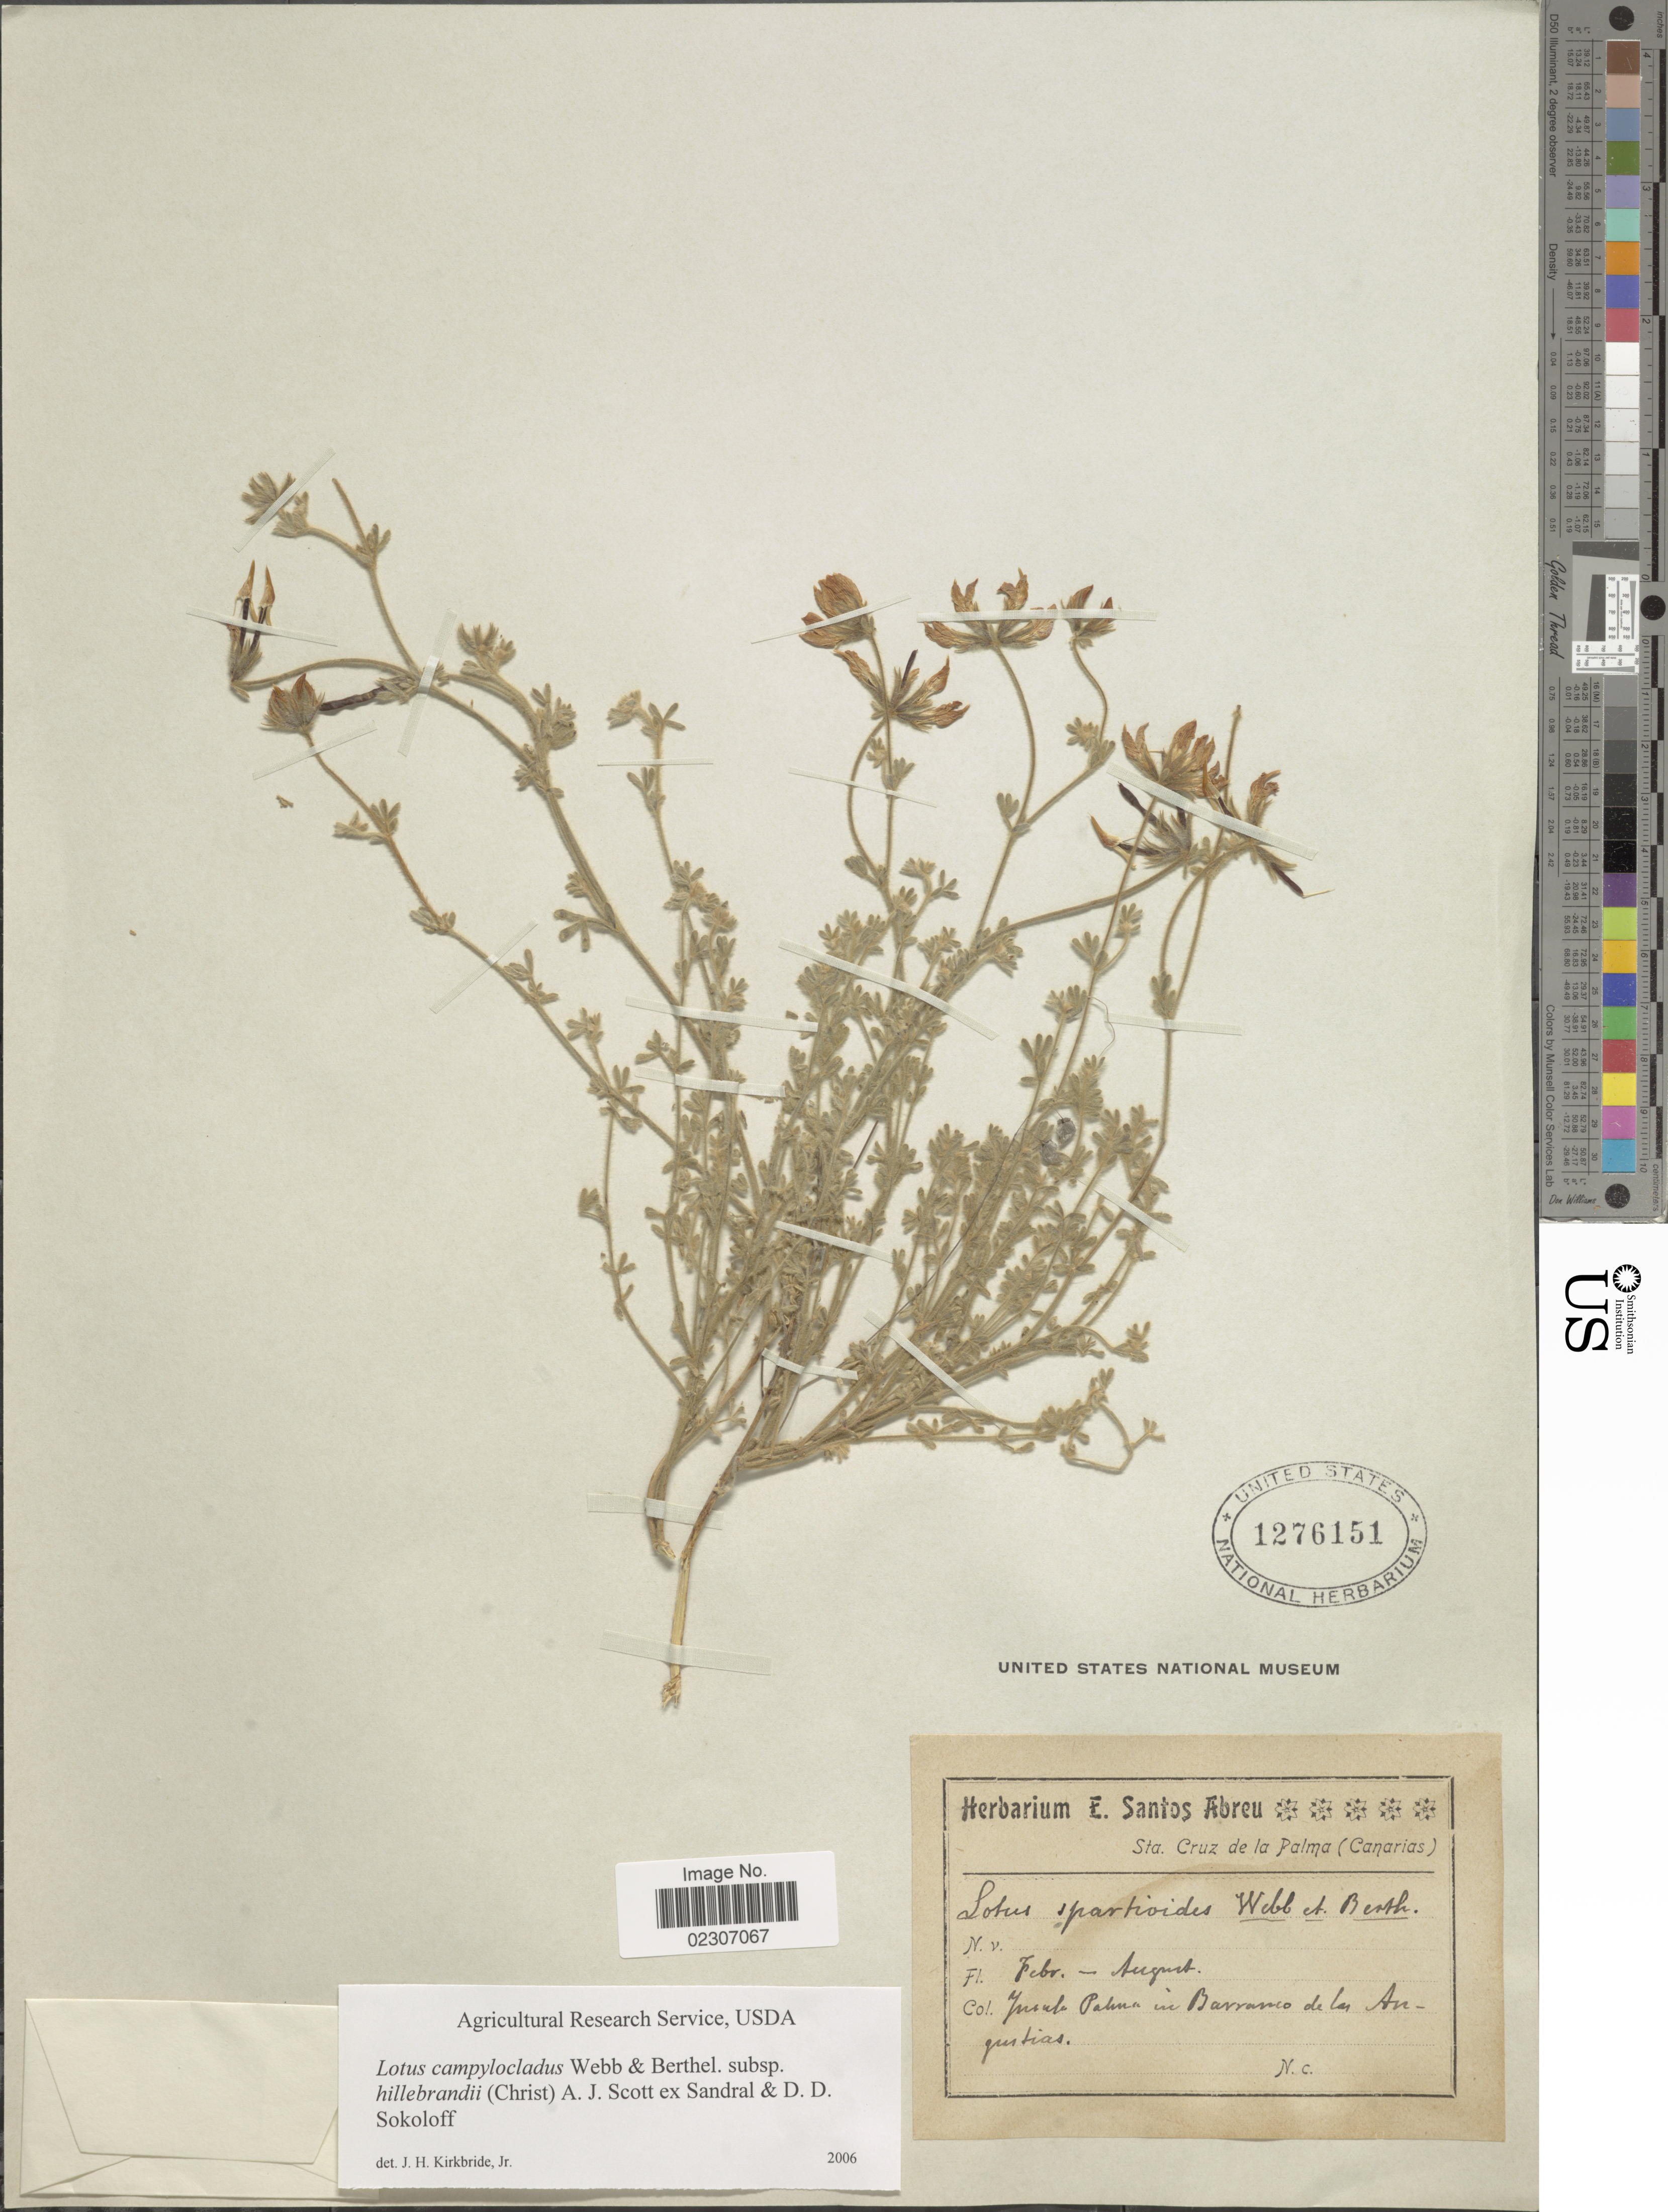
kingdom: Plantae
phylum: Tracheophyta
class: Magnoliopsida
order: Fabales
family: Fabaceae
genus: Lotus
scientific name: Lotus campylocladus subsp. hillebrandii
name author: (Christ) Sandral & D.D. Sokoloff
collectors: ex herb. E. Santos Abrue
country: Spain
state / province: Canarias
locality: Isnula Palma in Barranco de las Anqustias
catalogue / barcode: US 1276151